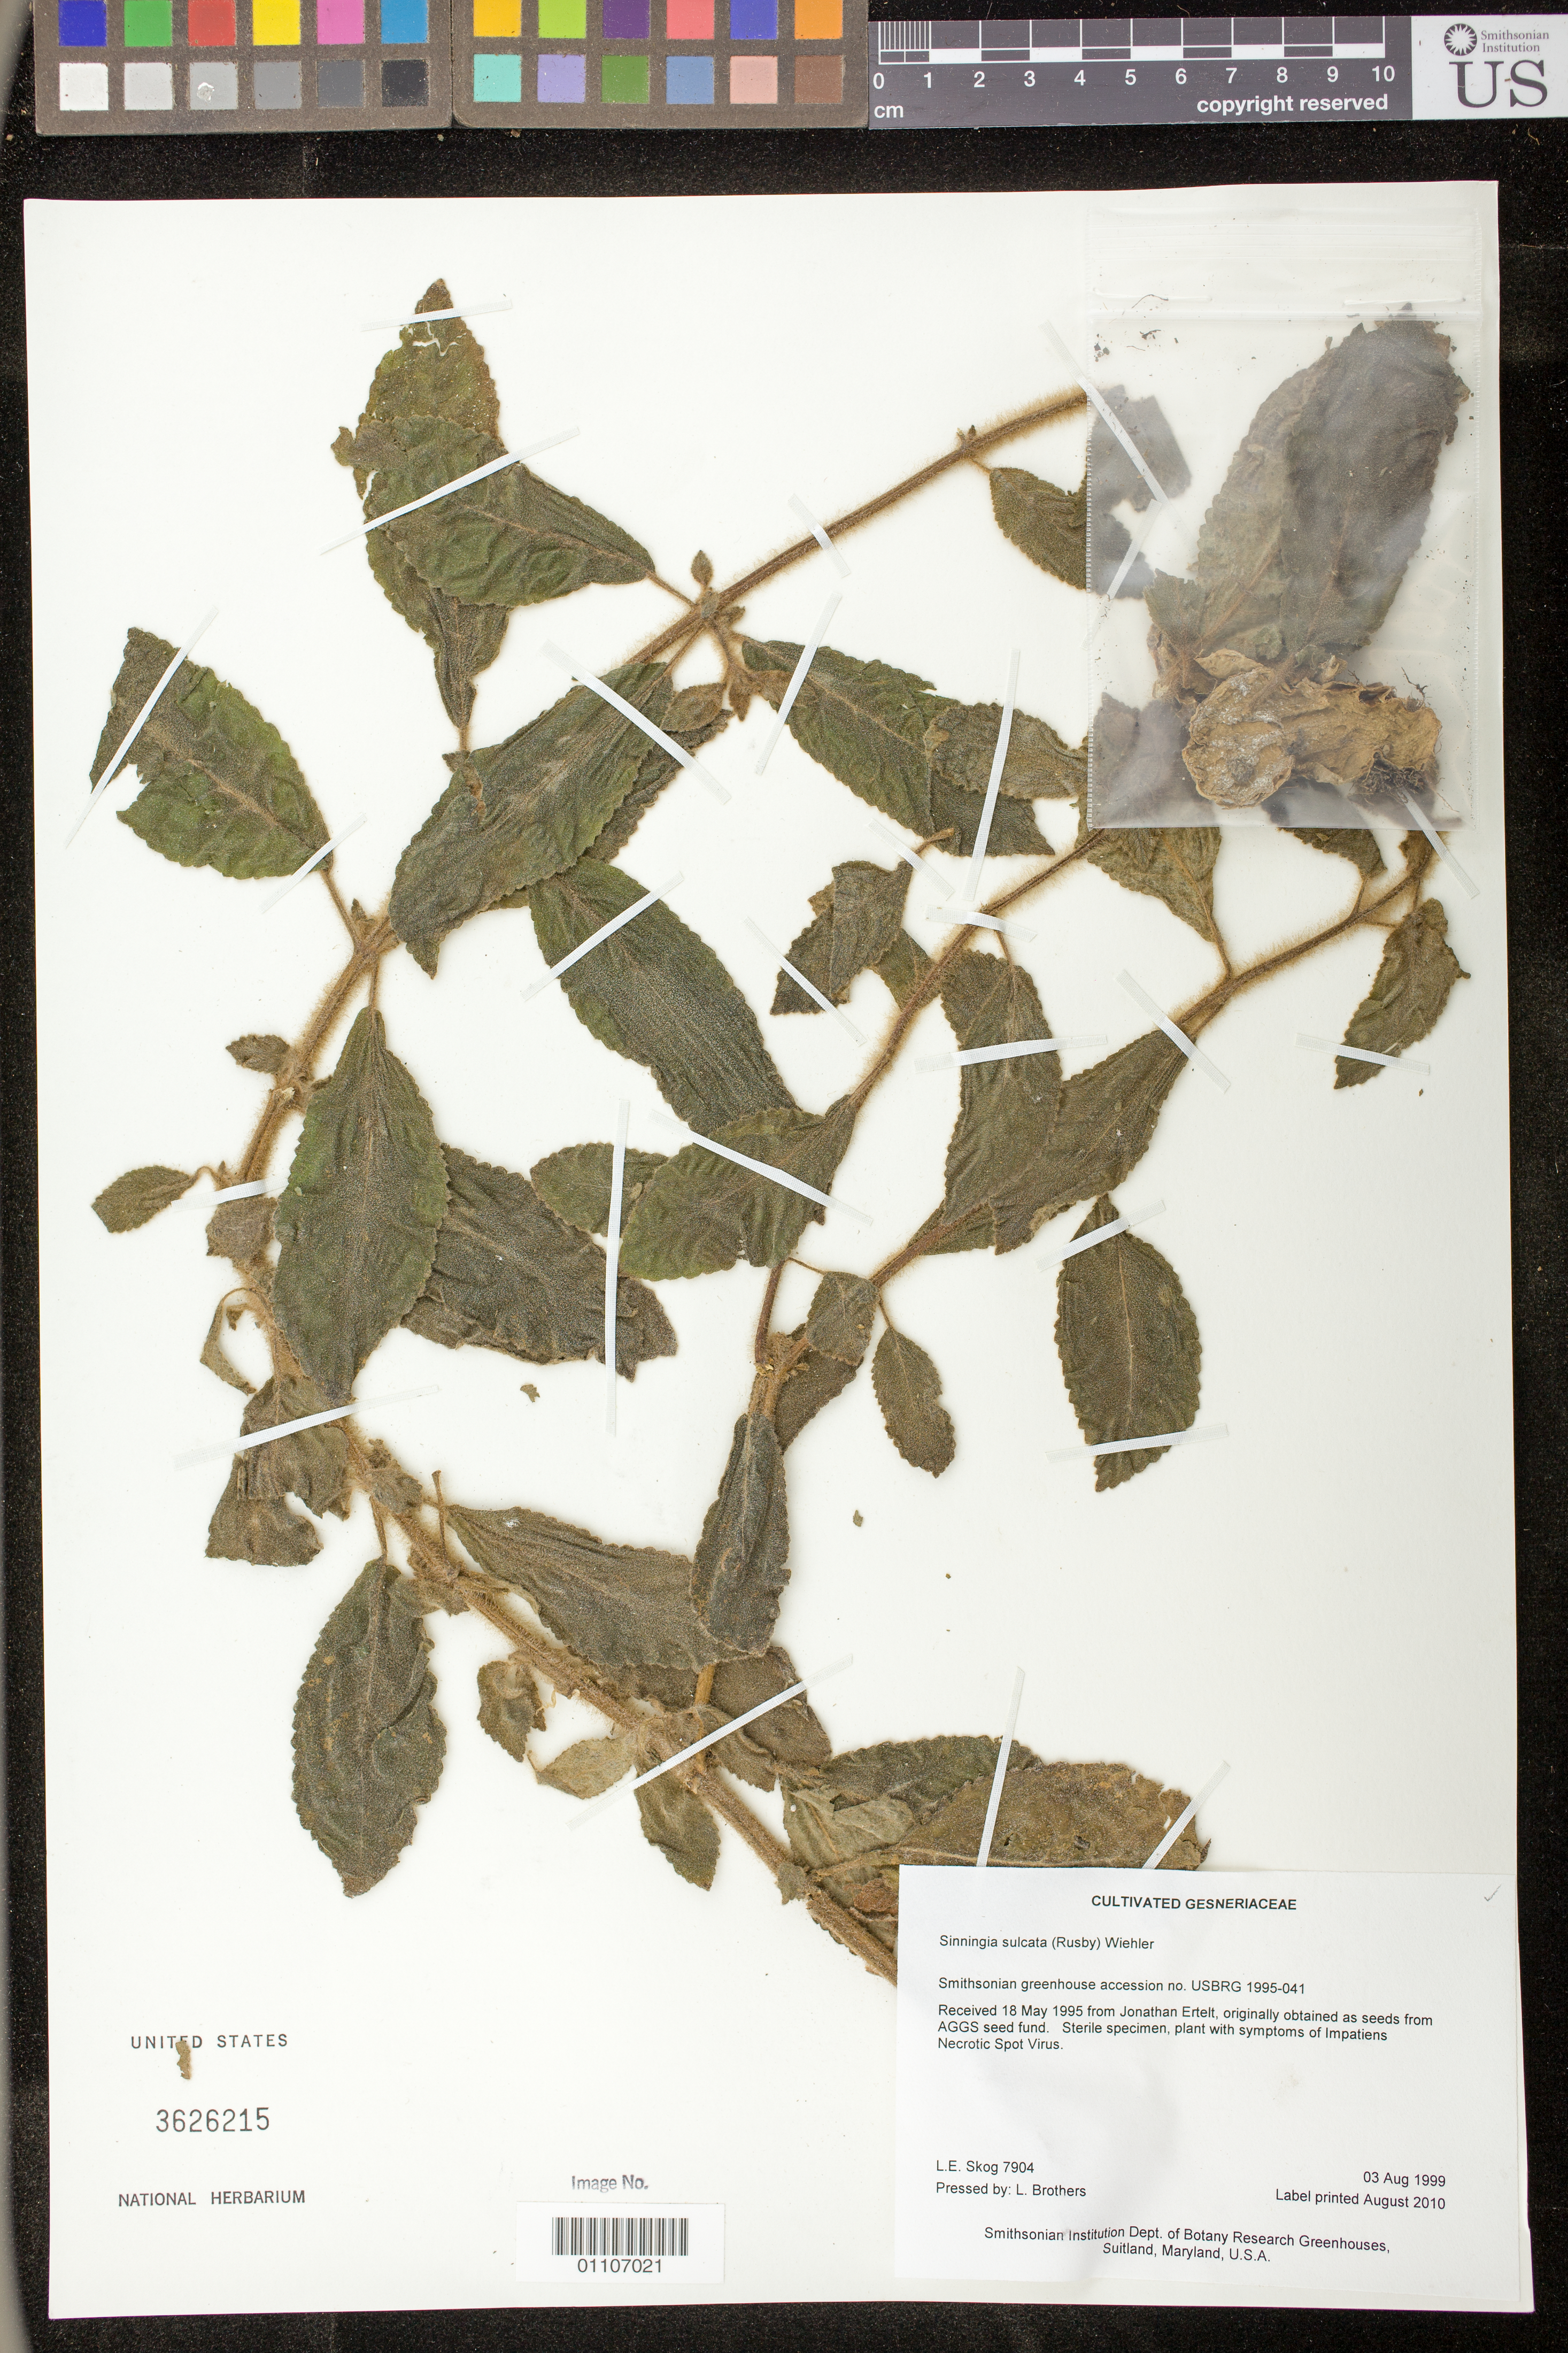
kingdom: Plantae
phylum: Tracheophyta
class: Magnoliopsida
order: Lamiales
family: Gesneriaceae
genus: Sinningia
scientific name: Sinningia sulcata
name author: (Rusby) Wiehler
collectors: L. E. Skog & L. Brothers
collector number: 7904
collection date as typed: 03 Aug 1999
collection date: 1999-08-03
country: United States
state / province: Maryland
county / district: Prince George's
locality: Smithsonian Institution Dept. of Botany Research Greenhouses, Suitland, Maryland, U.S.A.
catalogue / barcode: US 3626215